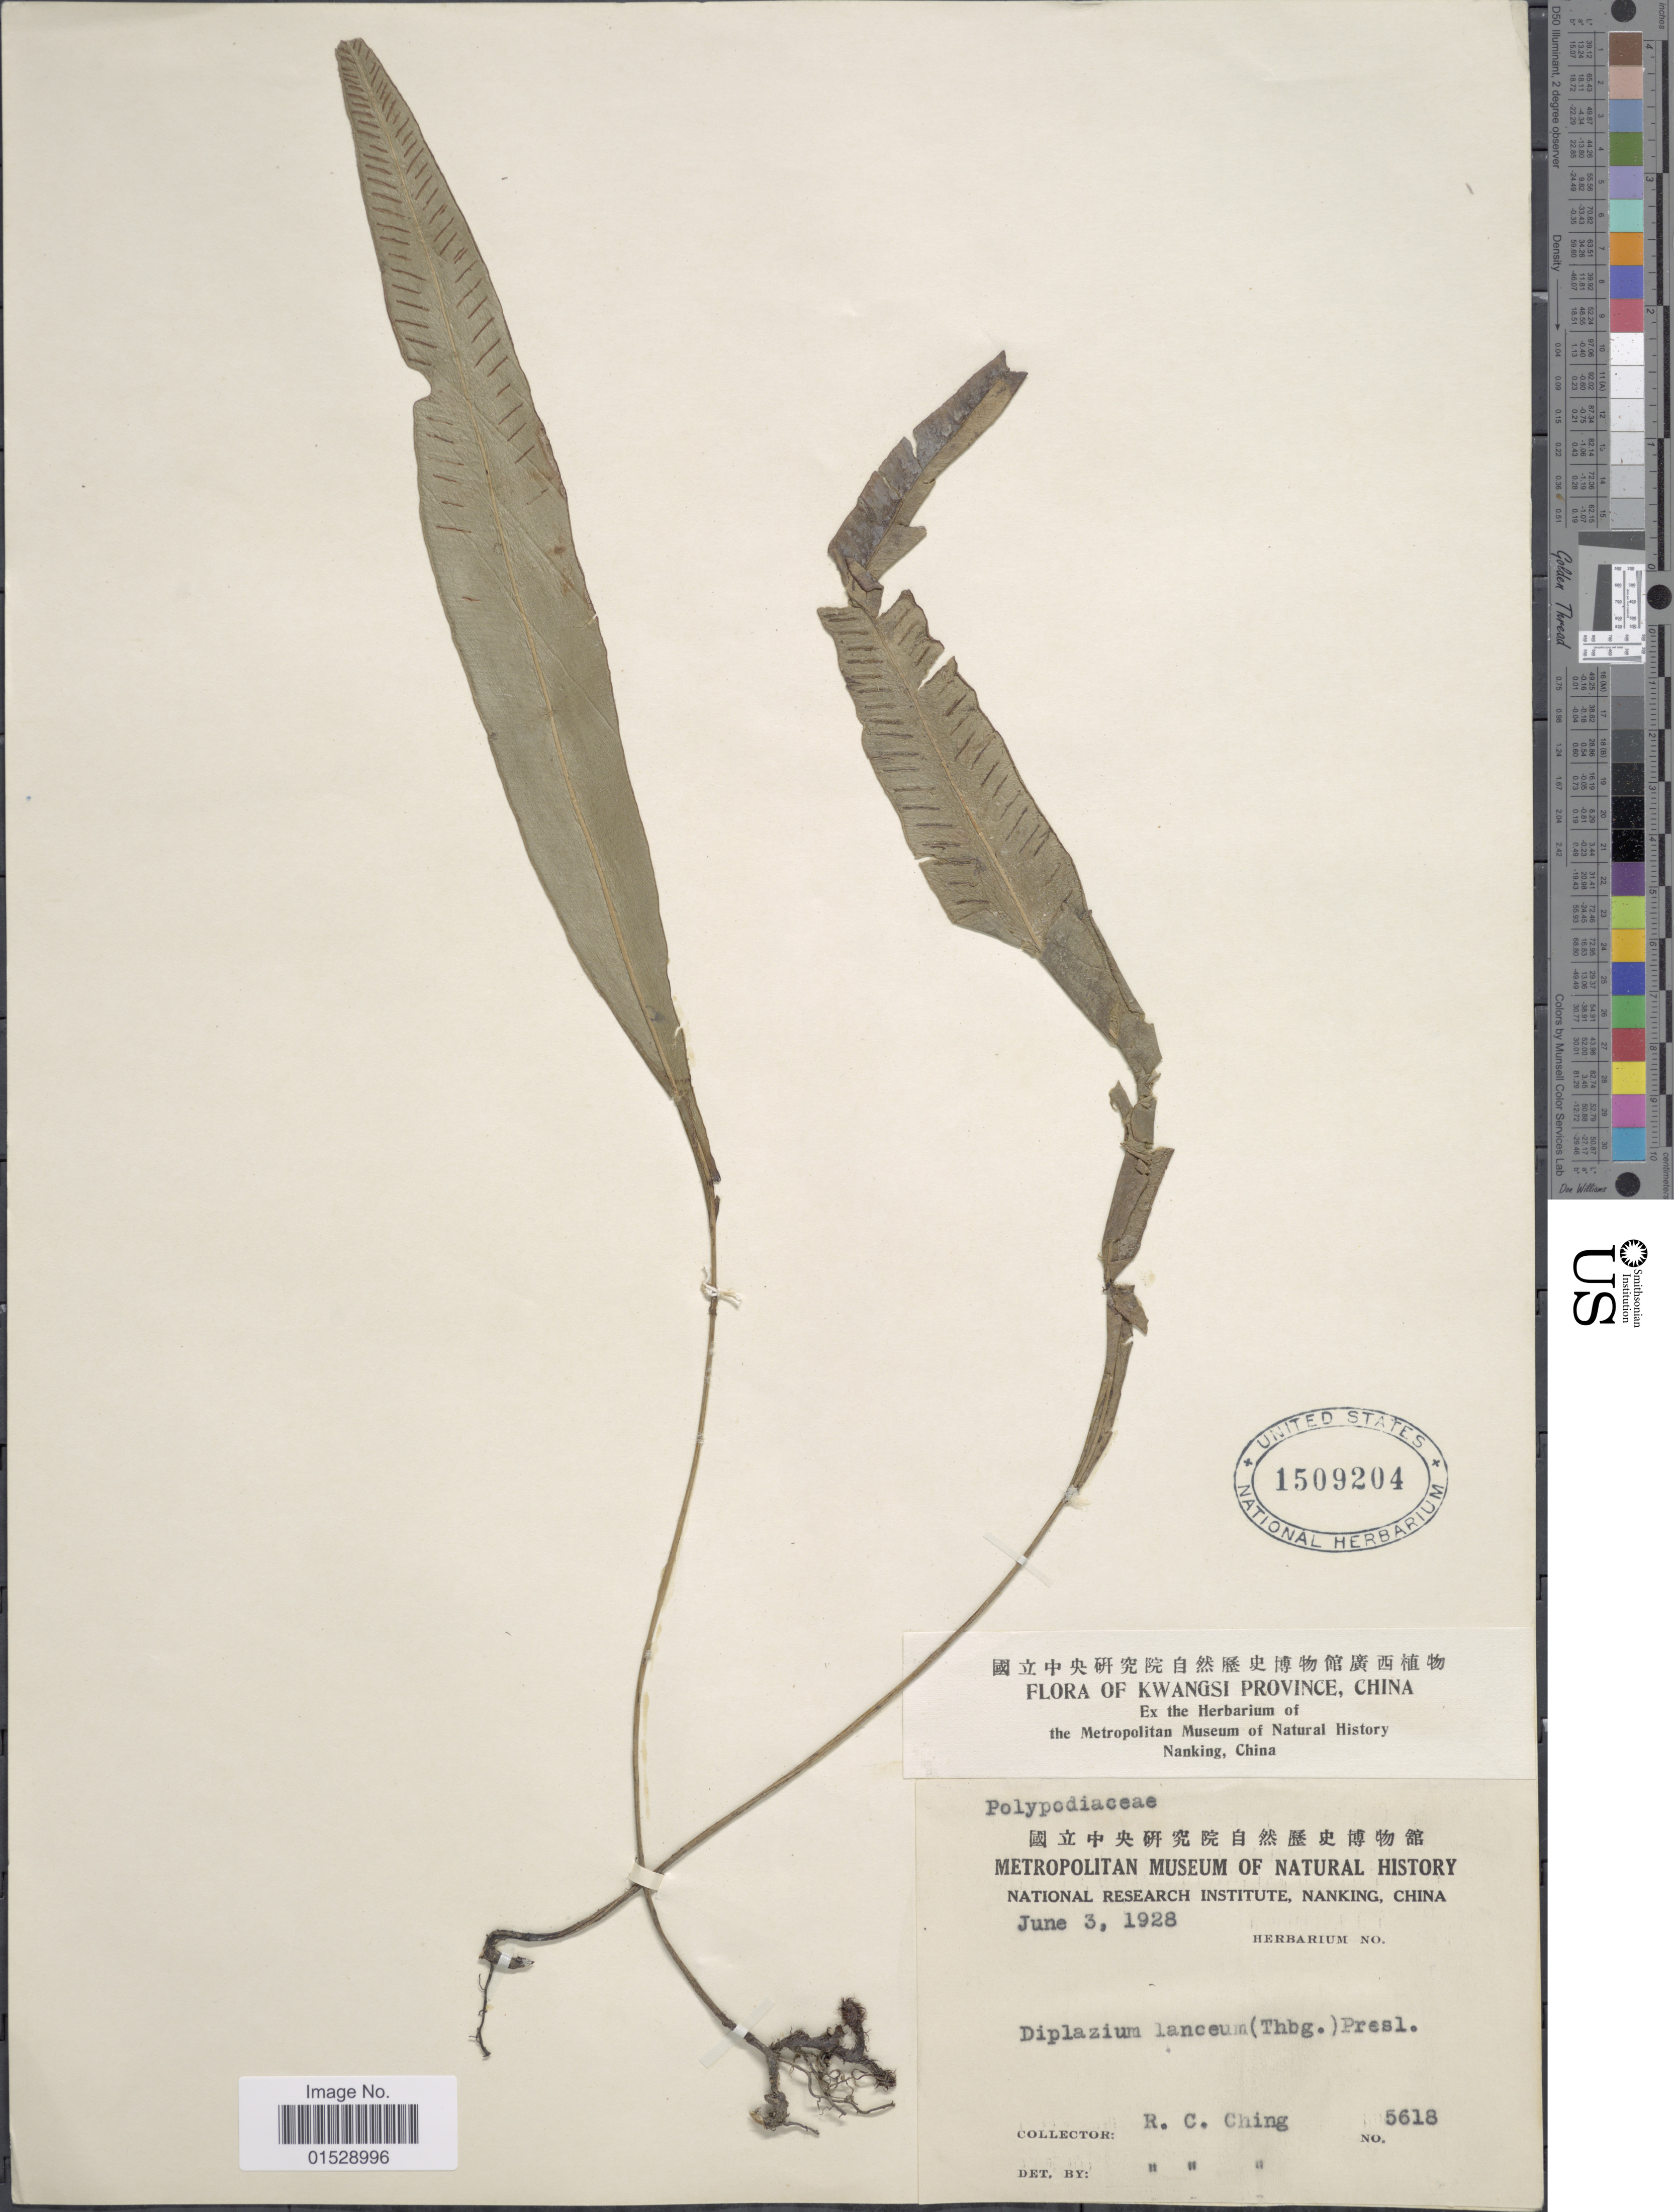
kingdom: Plantae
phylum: Tracheophyta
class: Polypodiopsida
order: Polypodiales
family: Athyriaceae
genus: Deparia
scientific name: Deparia lancea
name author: (Thunb.) Fraser-Jenk.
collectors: R. C. Ching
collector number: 5618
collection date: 1928-06-03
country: China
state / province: Guangxi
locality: Kwangsi Province, China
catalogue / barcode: US 1509204